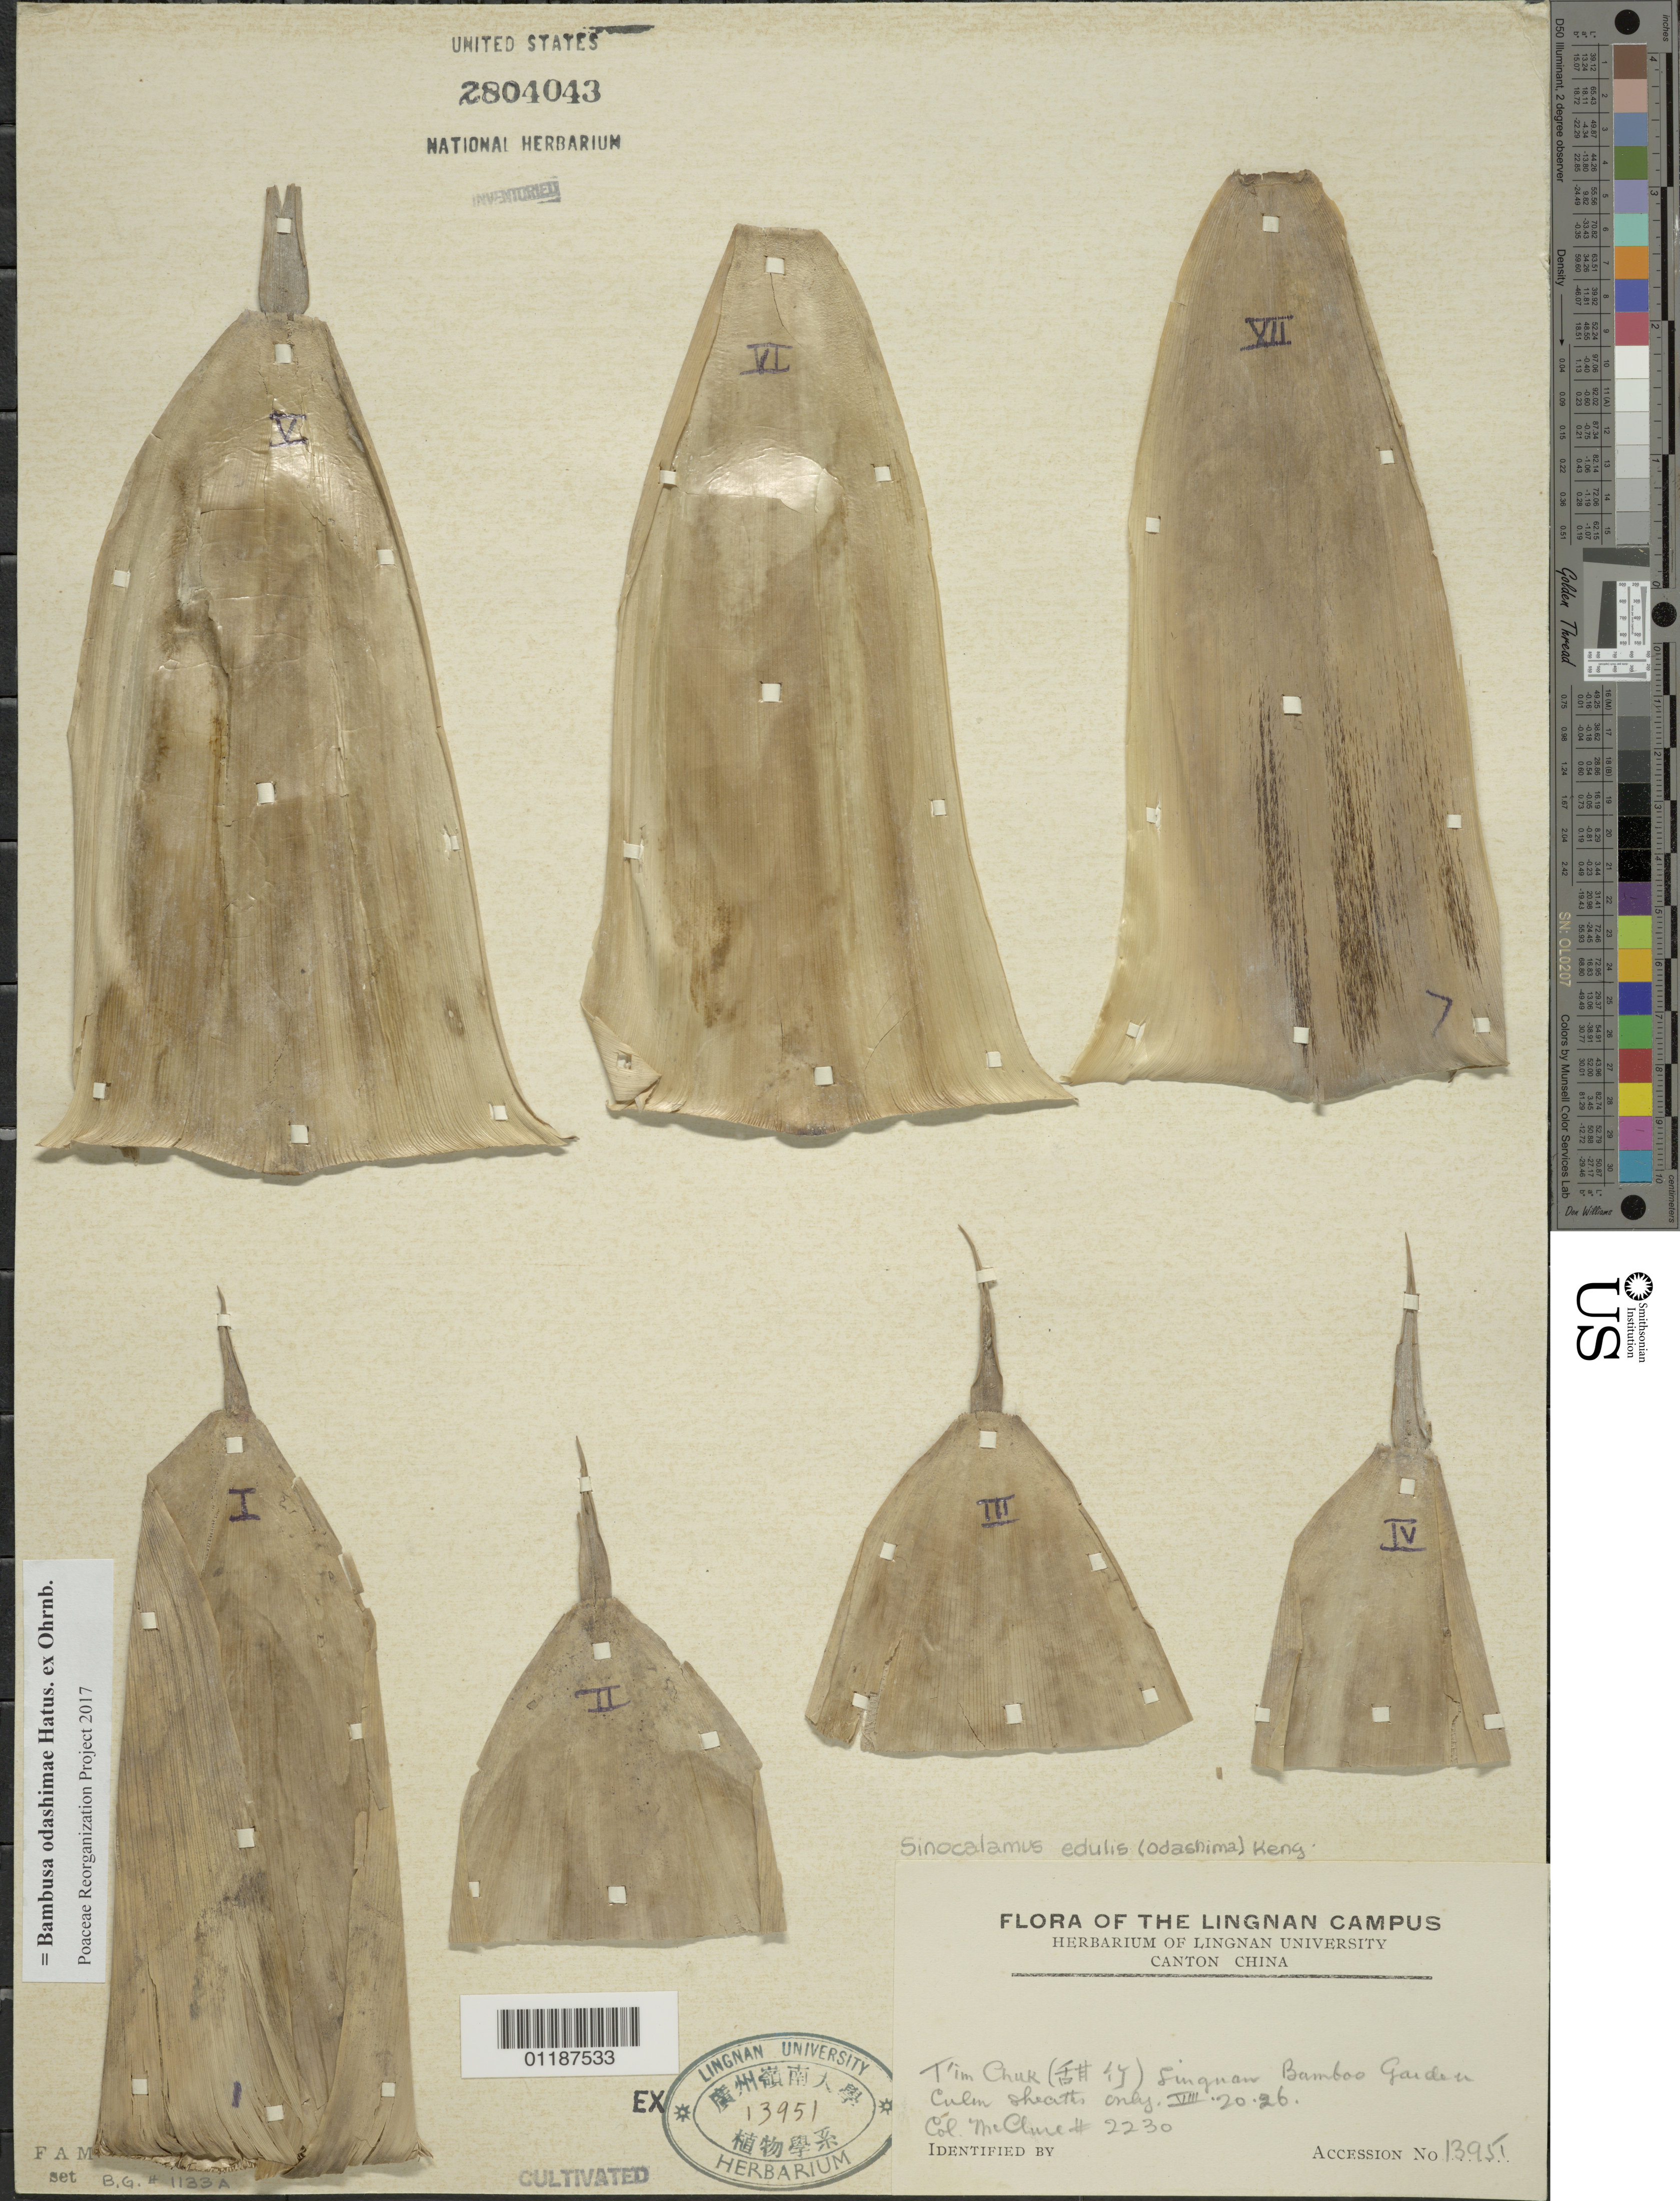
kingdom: Plantae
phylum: Tracheophyta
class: Liliopsida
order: Poales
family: Poaceae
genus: Bambusa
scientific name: Bambusa odashimae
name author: Hatus. ex D.Z. Li & Stapleton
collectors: F. A. McClure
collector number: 2230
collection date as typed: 20 Aug 1926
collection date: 1926-08-20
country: China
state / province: Guangdong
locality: Singnan Bamboo Garden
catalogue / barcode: US 2804043